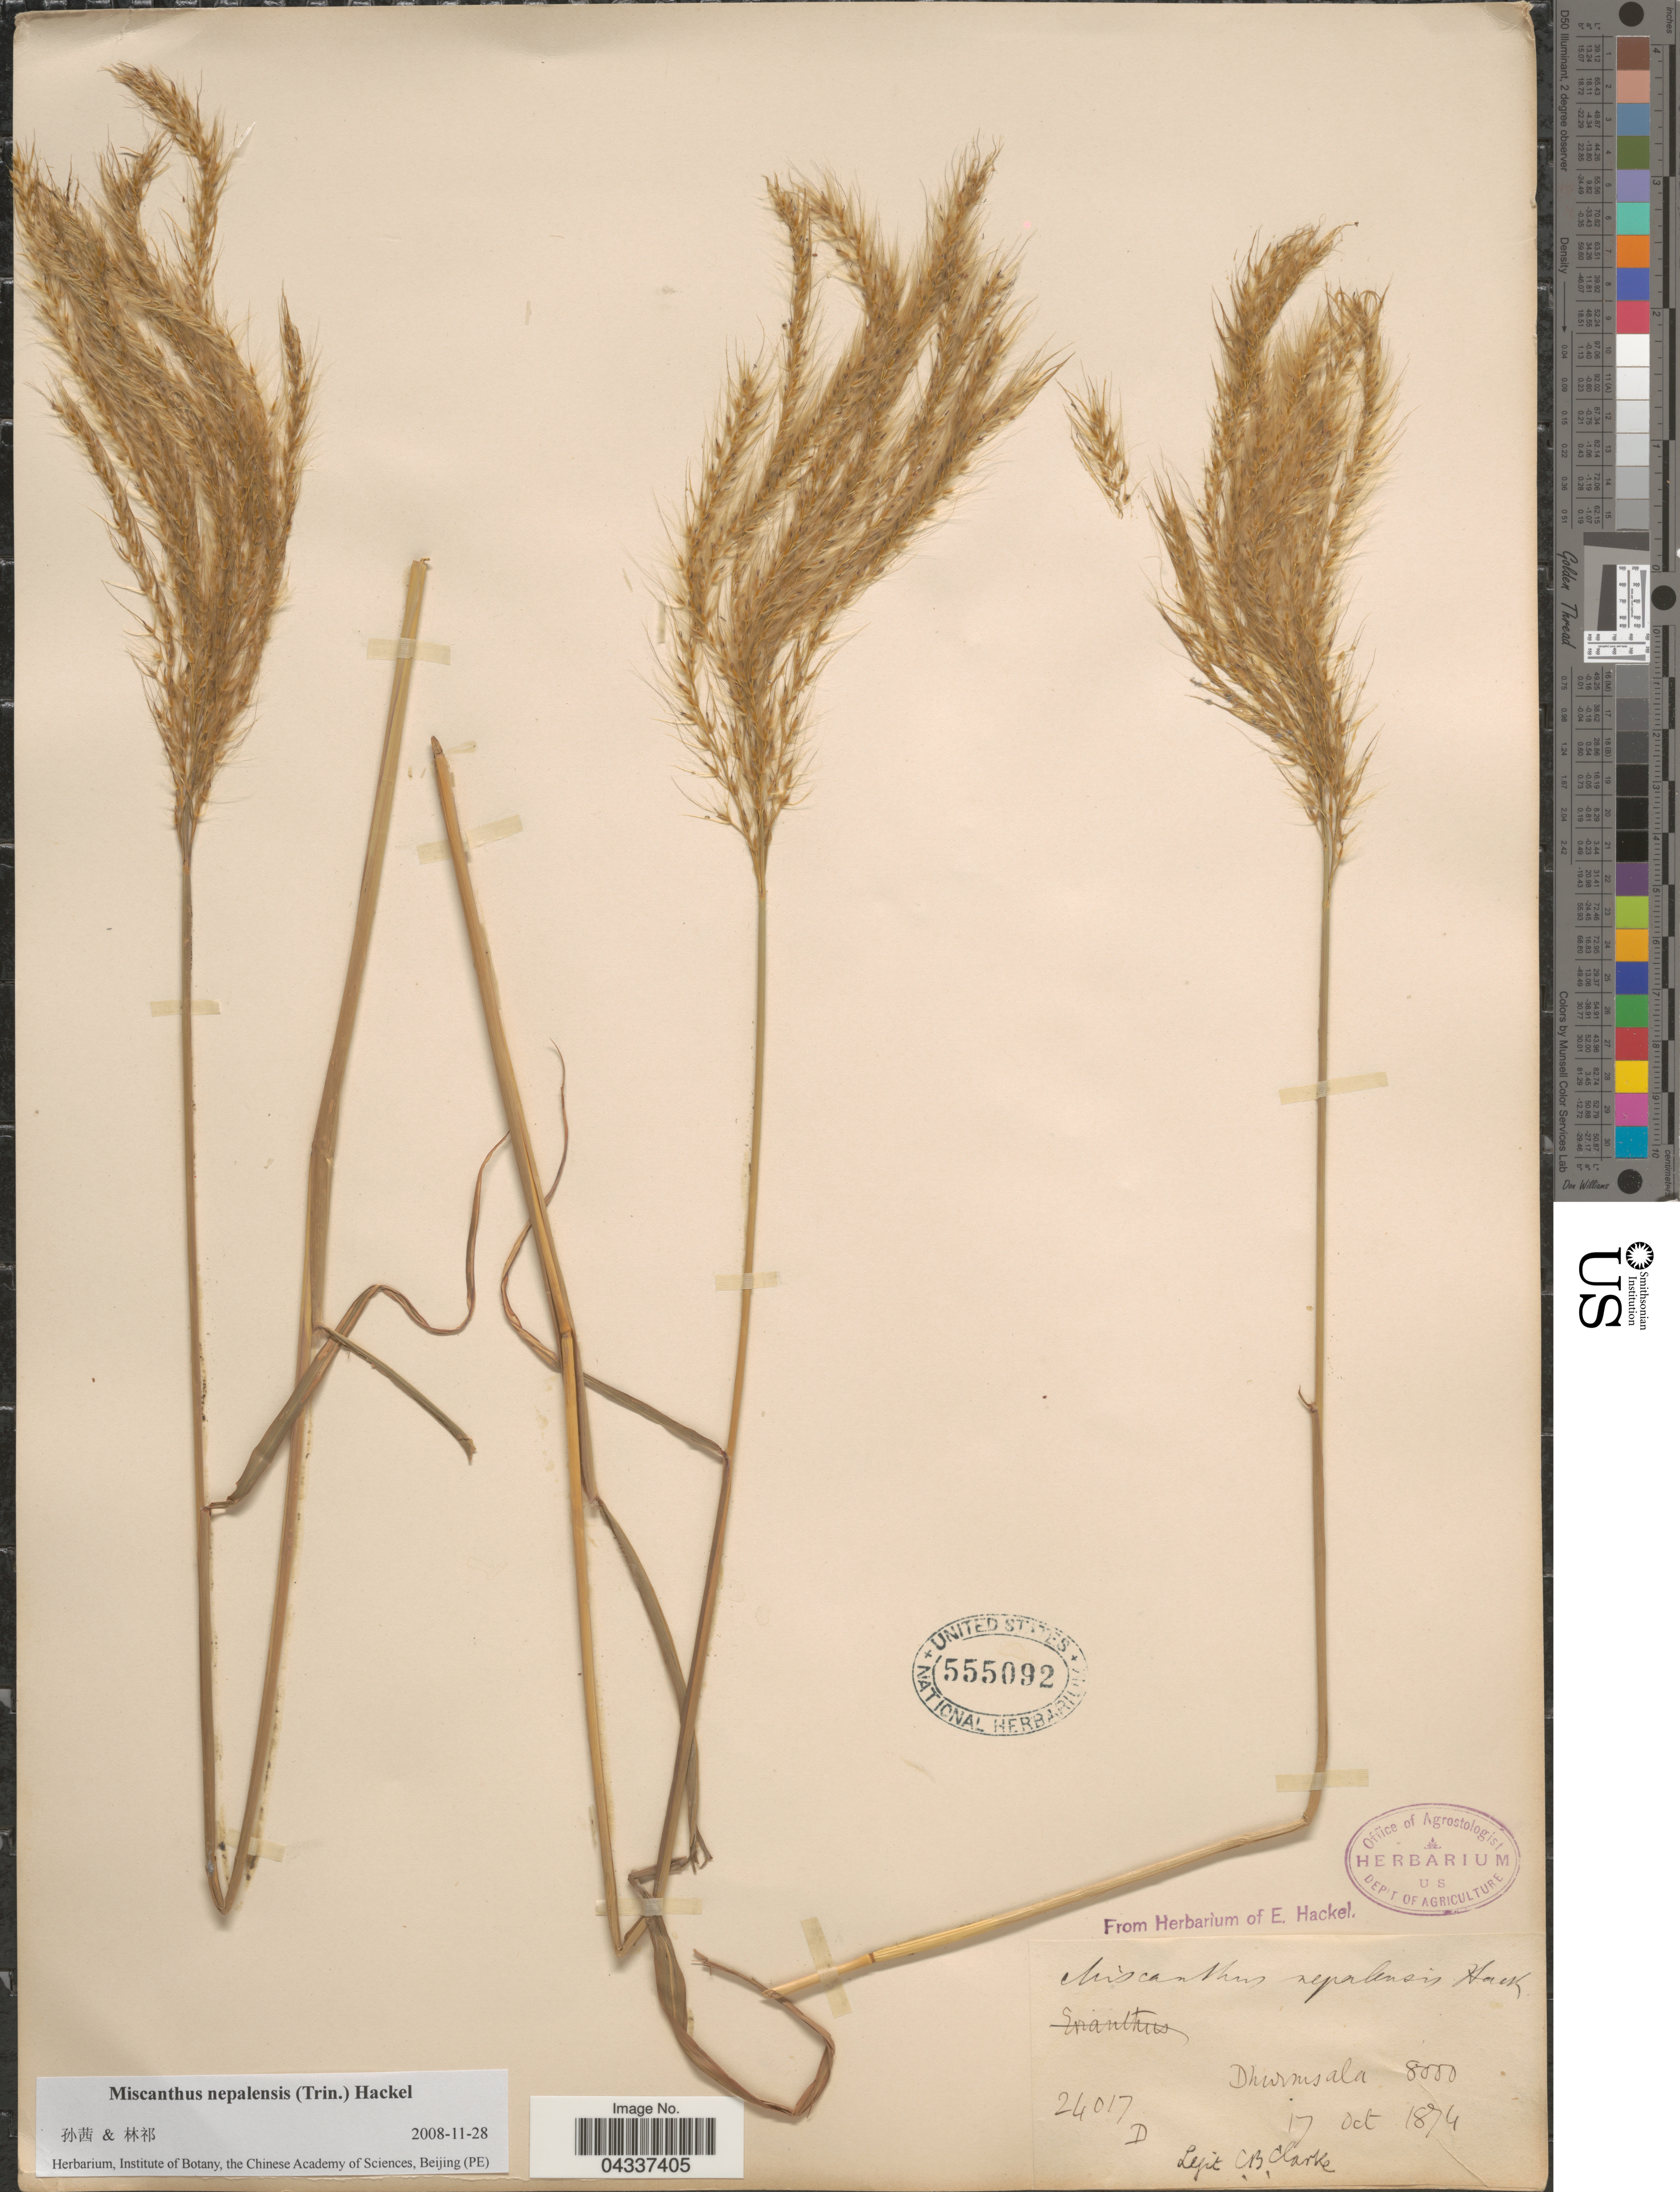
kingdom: Plantae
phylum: Tracheophyta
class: Liliopsida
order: Poales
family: Poaceae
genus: Miscanthus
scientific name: Miscanthus nepalensis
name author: (Trin.) Hack.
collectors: C. B. Clarke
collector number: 24017D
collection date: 1874-10-17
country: India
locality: Dhurmsala.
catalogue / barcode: US 555092